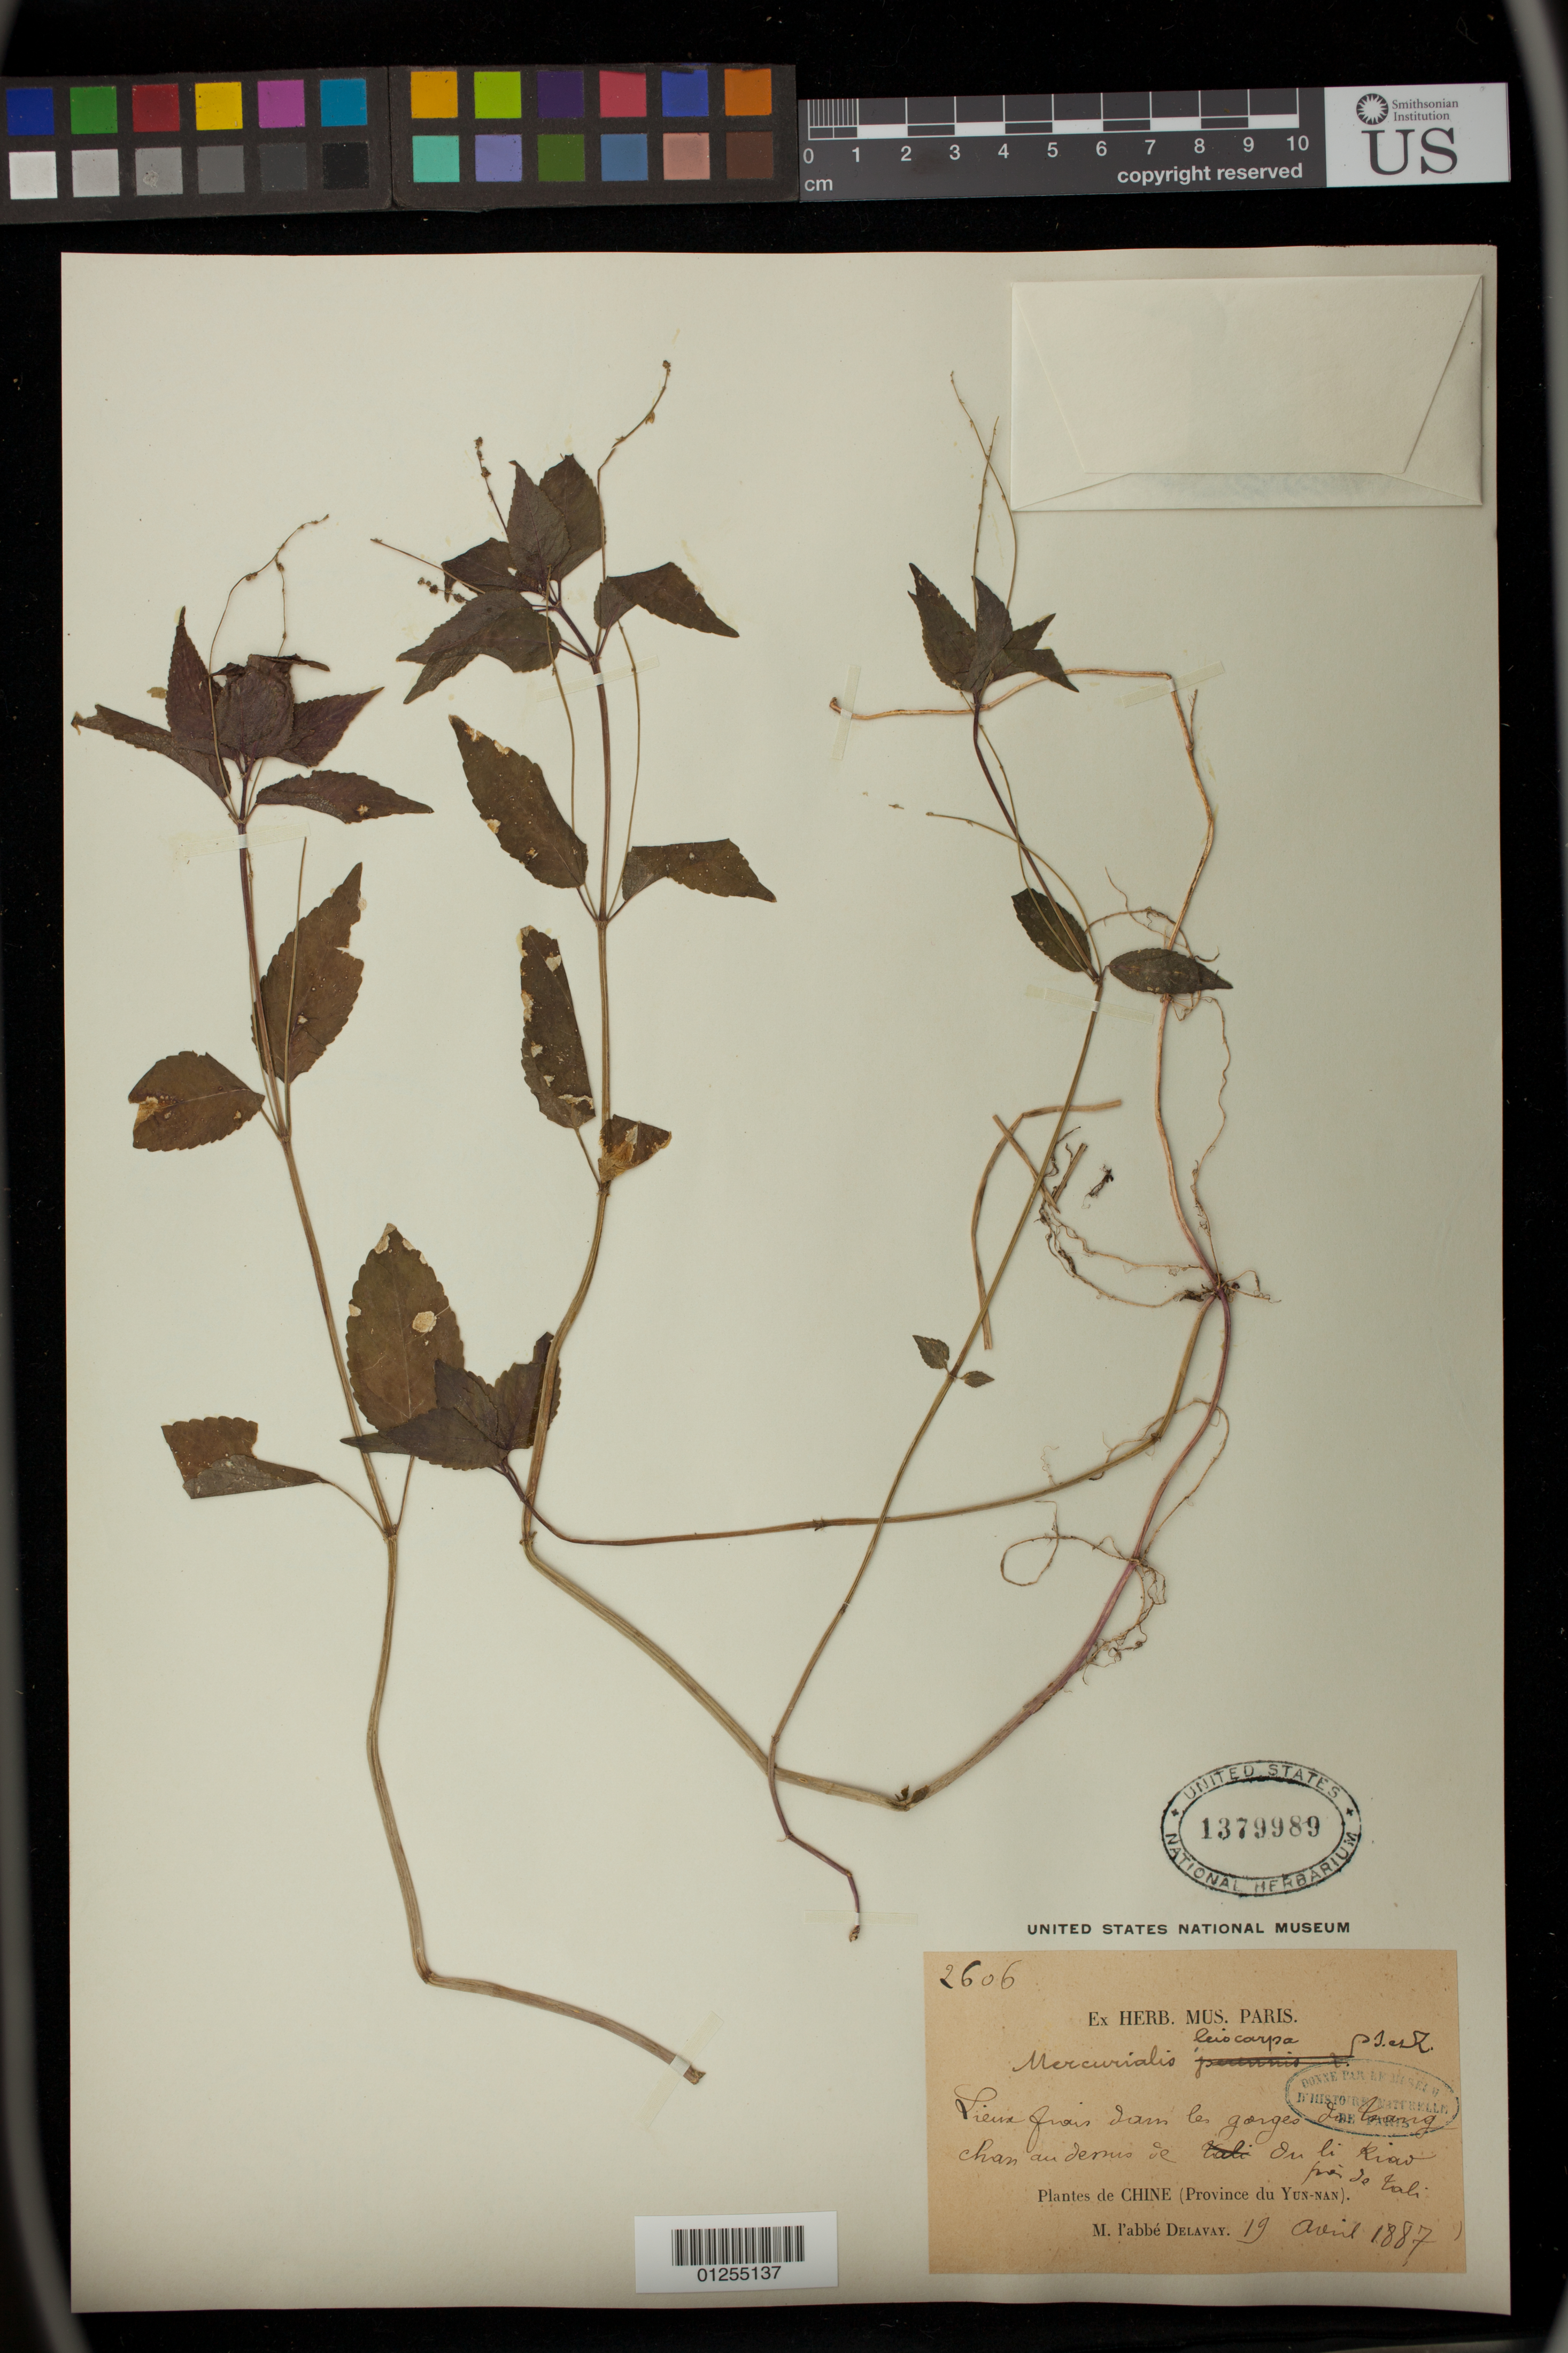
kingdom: Plantae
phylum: Tracheophyta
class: Magnoliopsida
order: Malpighiales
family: Euphorbiaceae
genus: Mercurialis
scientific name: Mercurialis leiocarpa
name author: Siebold & Zucc.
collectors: M. Delavay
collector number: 2606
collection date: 1887-04-19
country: China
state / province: Yunnan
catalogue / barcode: US 1379989